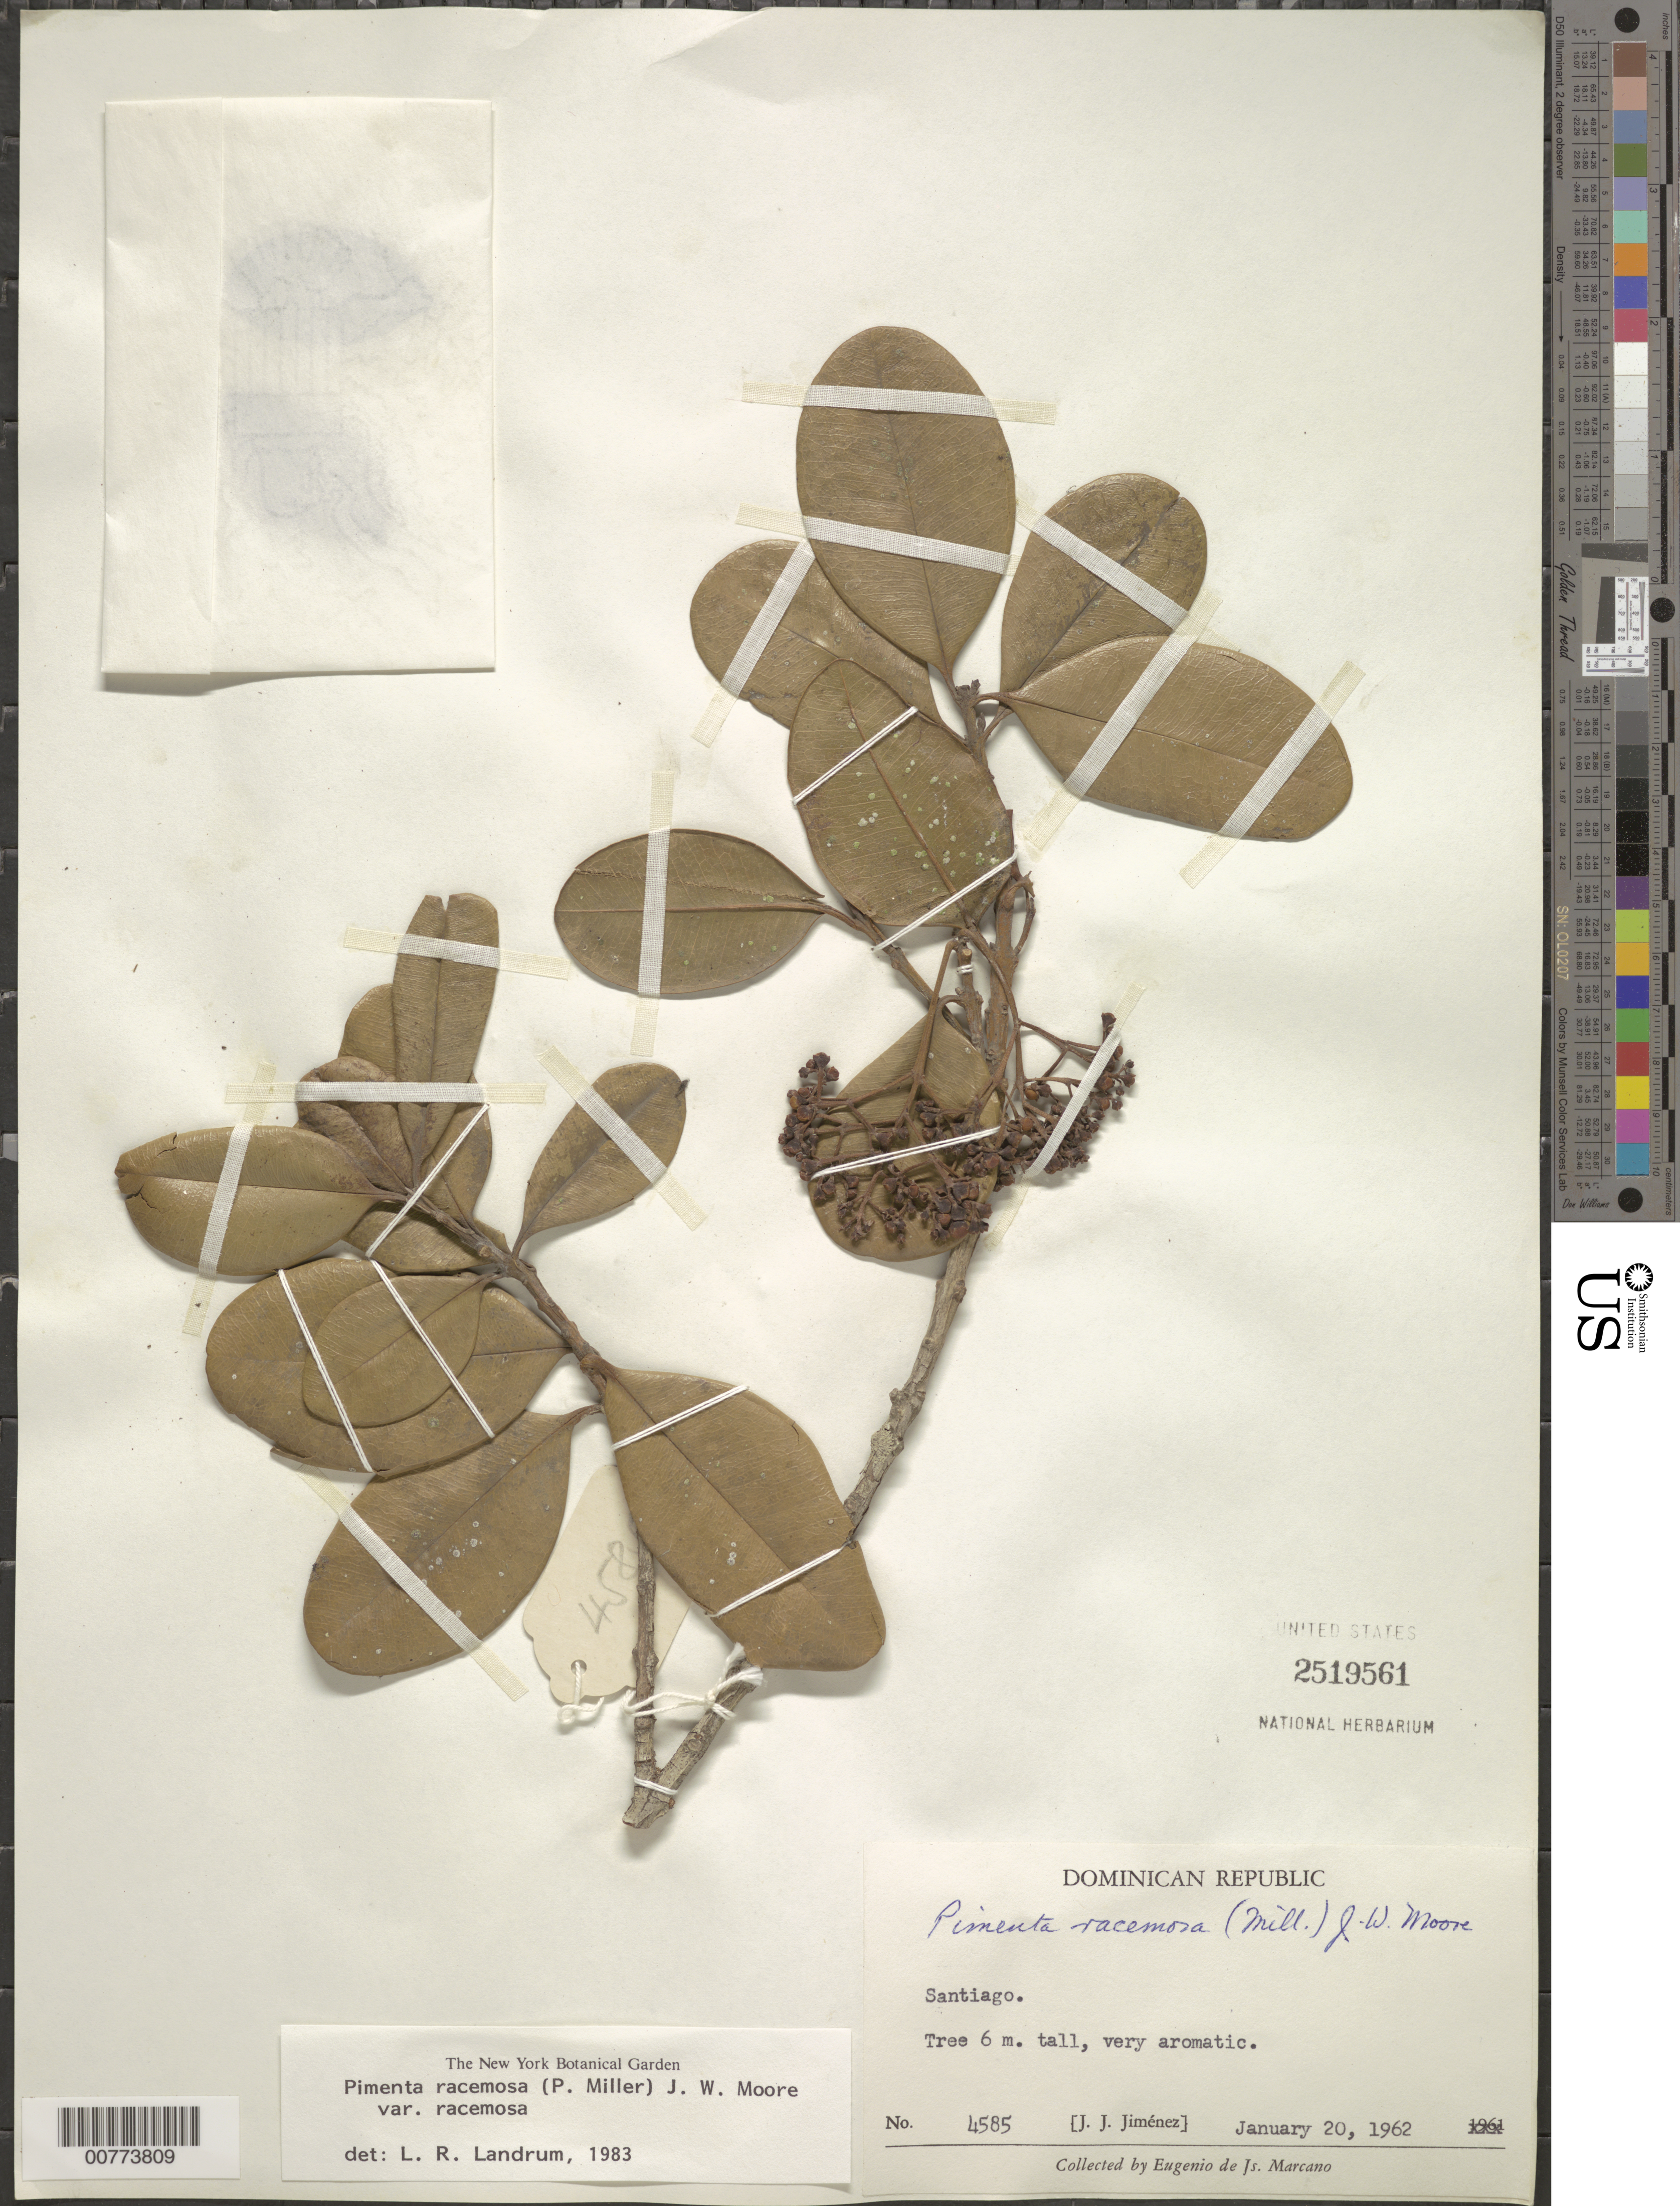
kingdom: Plantae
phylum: Tracheophyta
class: Magnoliopsida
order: Myrtales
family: Myrtaceae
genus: Pimenta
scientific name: Pimenta racemosa var. racemosa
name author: (Mill.) J.W. Moore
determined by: Landrum, L. R.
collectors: J. J. Jiménez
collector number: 4585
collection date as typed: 20 Jan 1962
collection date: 1962-01-20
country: Dominican Republic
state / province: Santiago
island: Hispaniola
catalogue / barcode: US 2519561